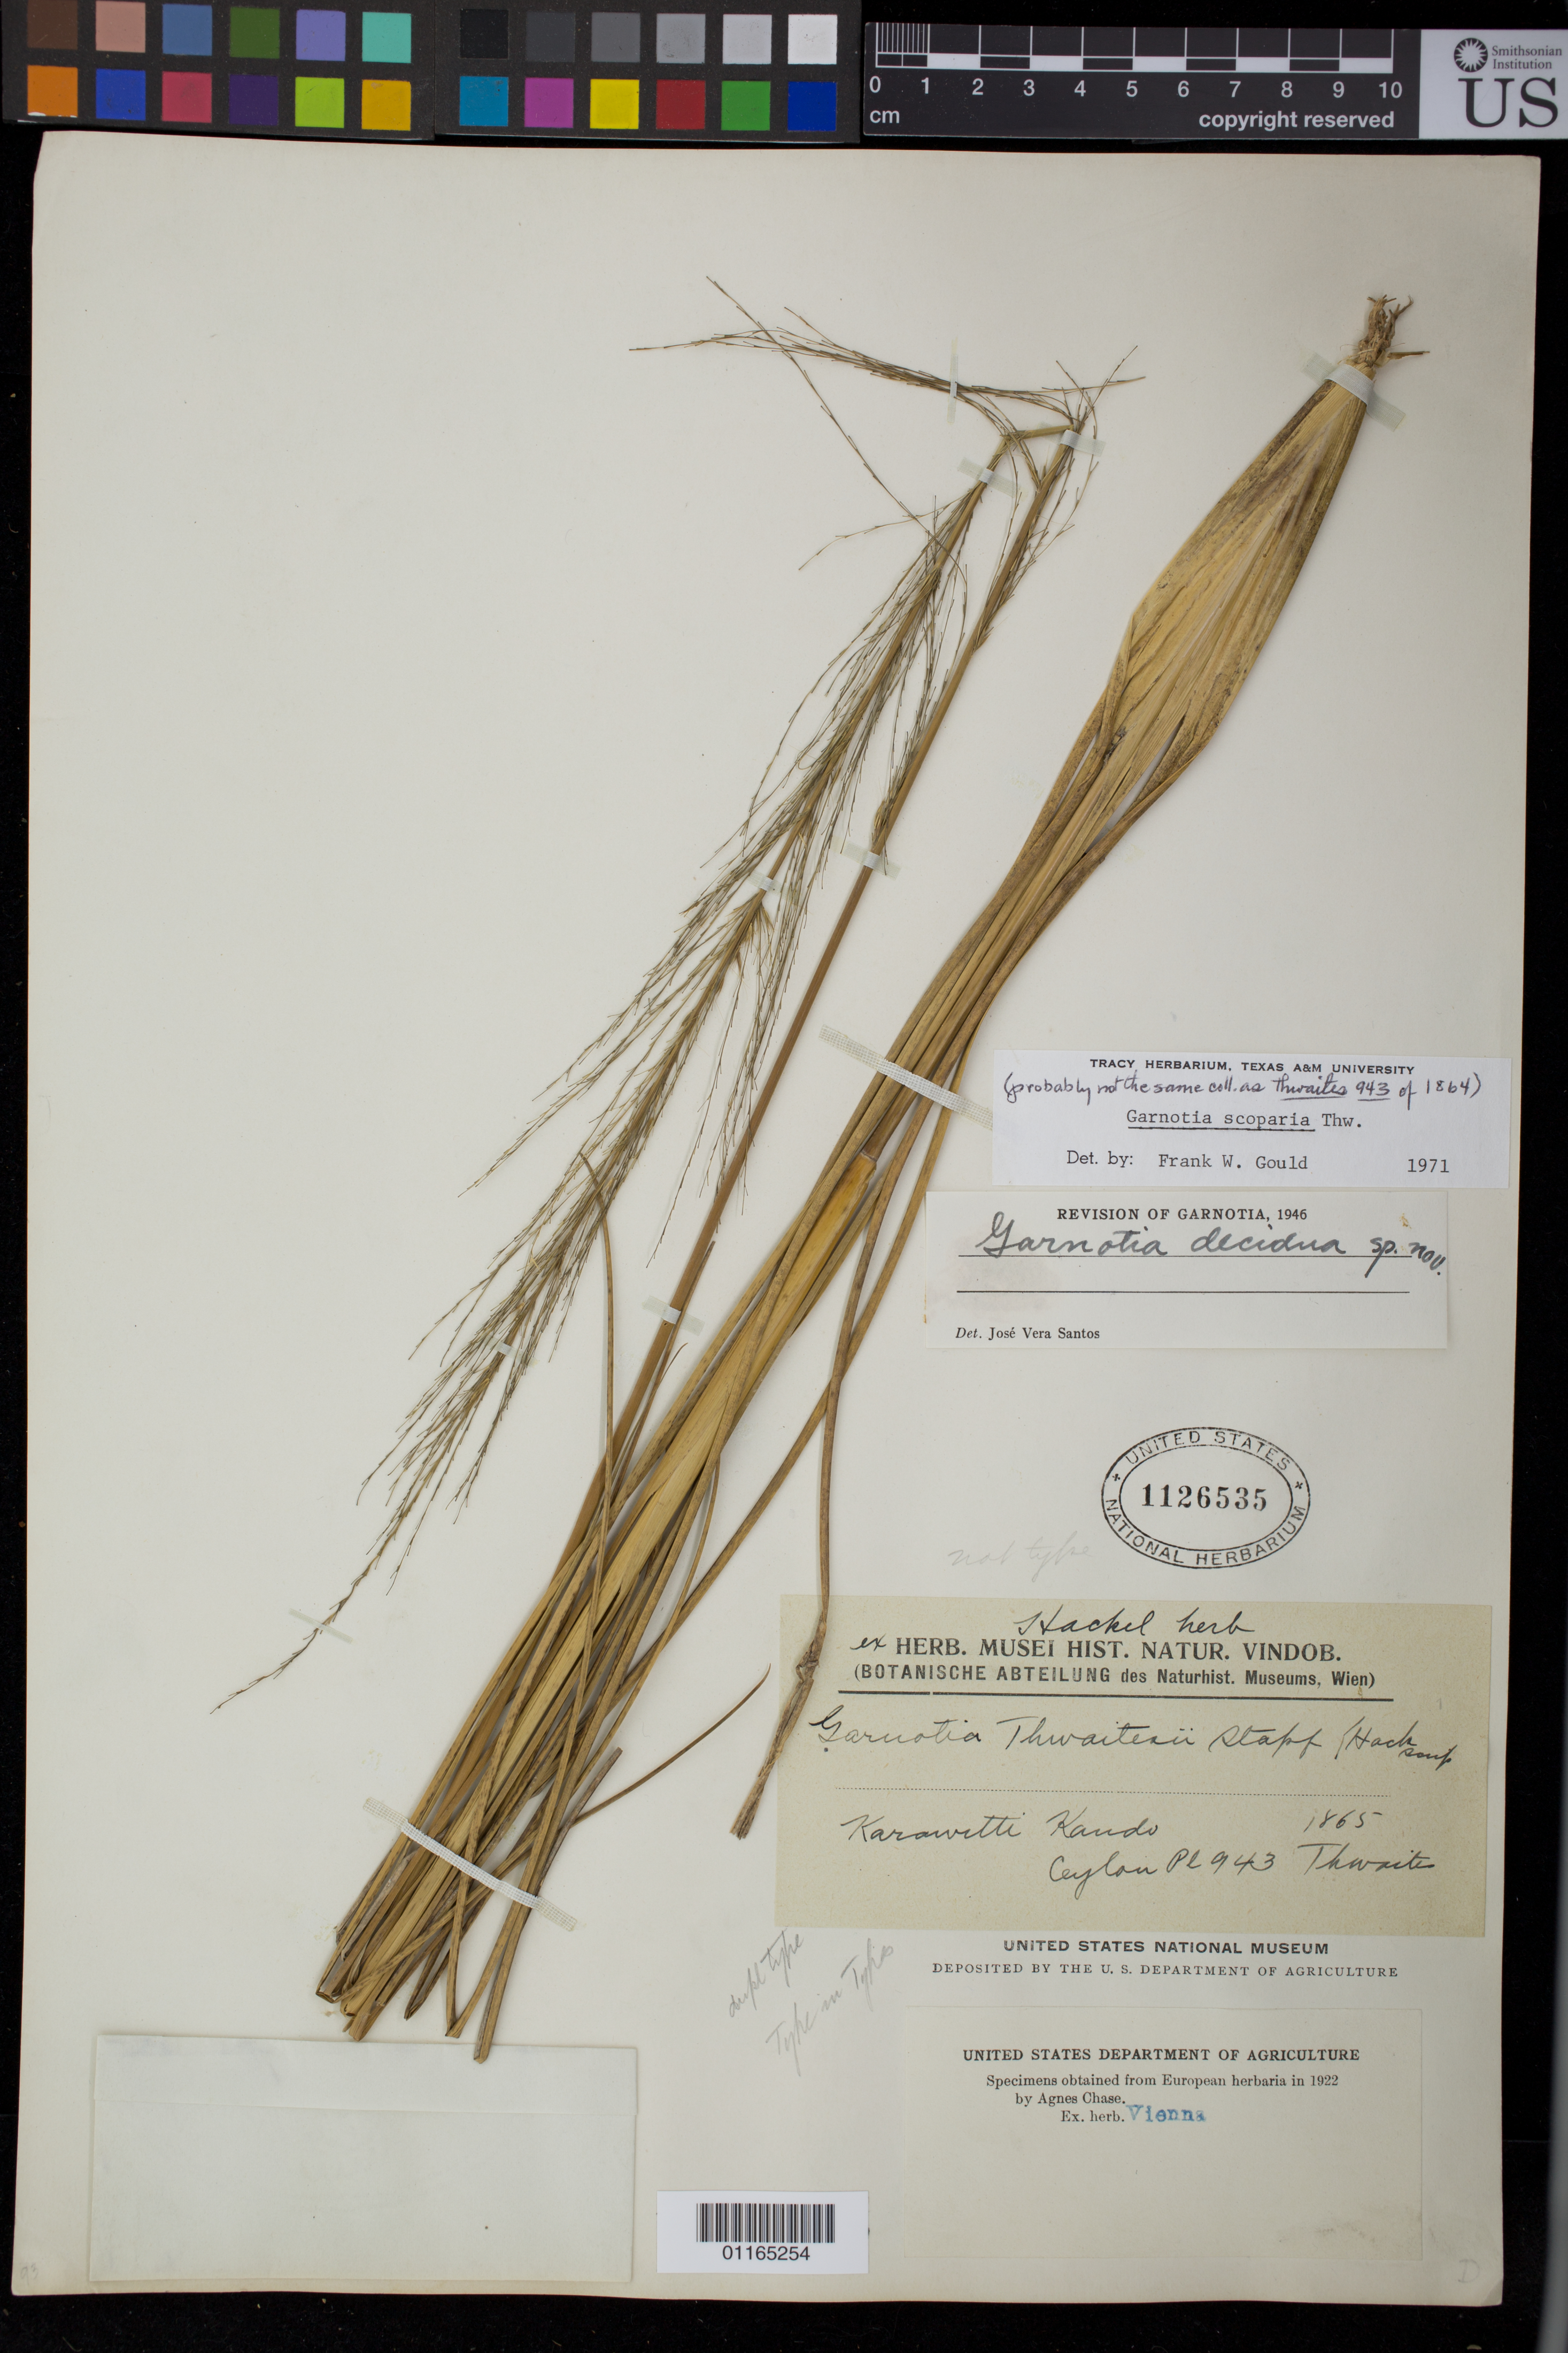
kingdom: Plantae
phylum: Tracheophyta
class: Liliopsida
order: Poales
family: Poaceae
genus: Garnotia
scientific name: Garnotia decidua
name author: Santos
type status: Isotype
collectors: G. H. K. Thwaites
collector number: CP 943 p.p.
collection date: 1865-09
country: Sri Lanka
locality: Karawitti Kando [Karawita Kanda], Ceylon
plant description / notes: Annotated as type of Garnotia thwaitesii Stapf [ex Hook.f.]. Thwaites C.P. 943 collected in 1864 is the type of Garnotia scoparia Thwaites (1864; and presumably also Garnotia thwaitesii Stapf. ex Hook.f. 1896) but this collection is apparently from 1865 and from a different locality.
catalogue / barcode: US 1126535